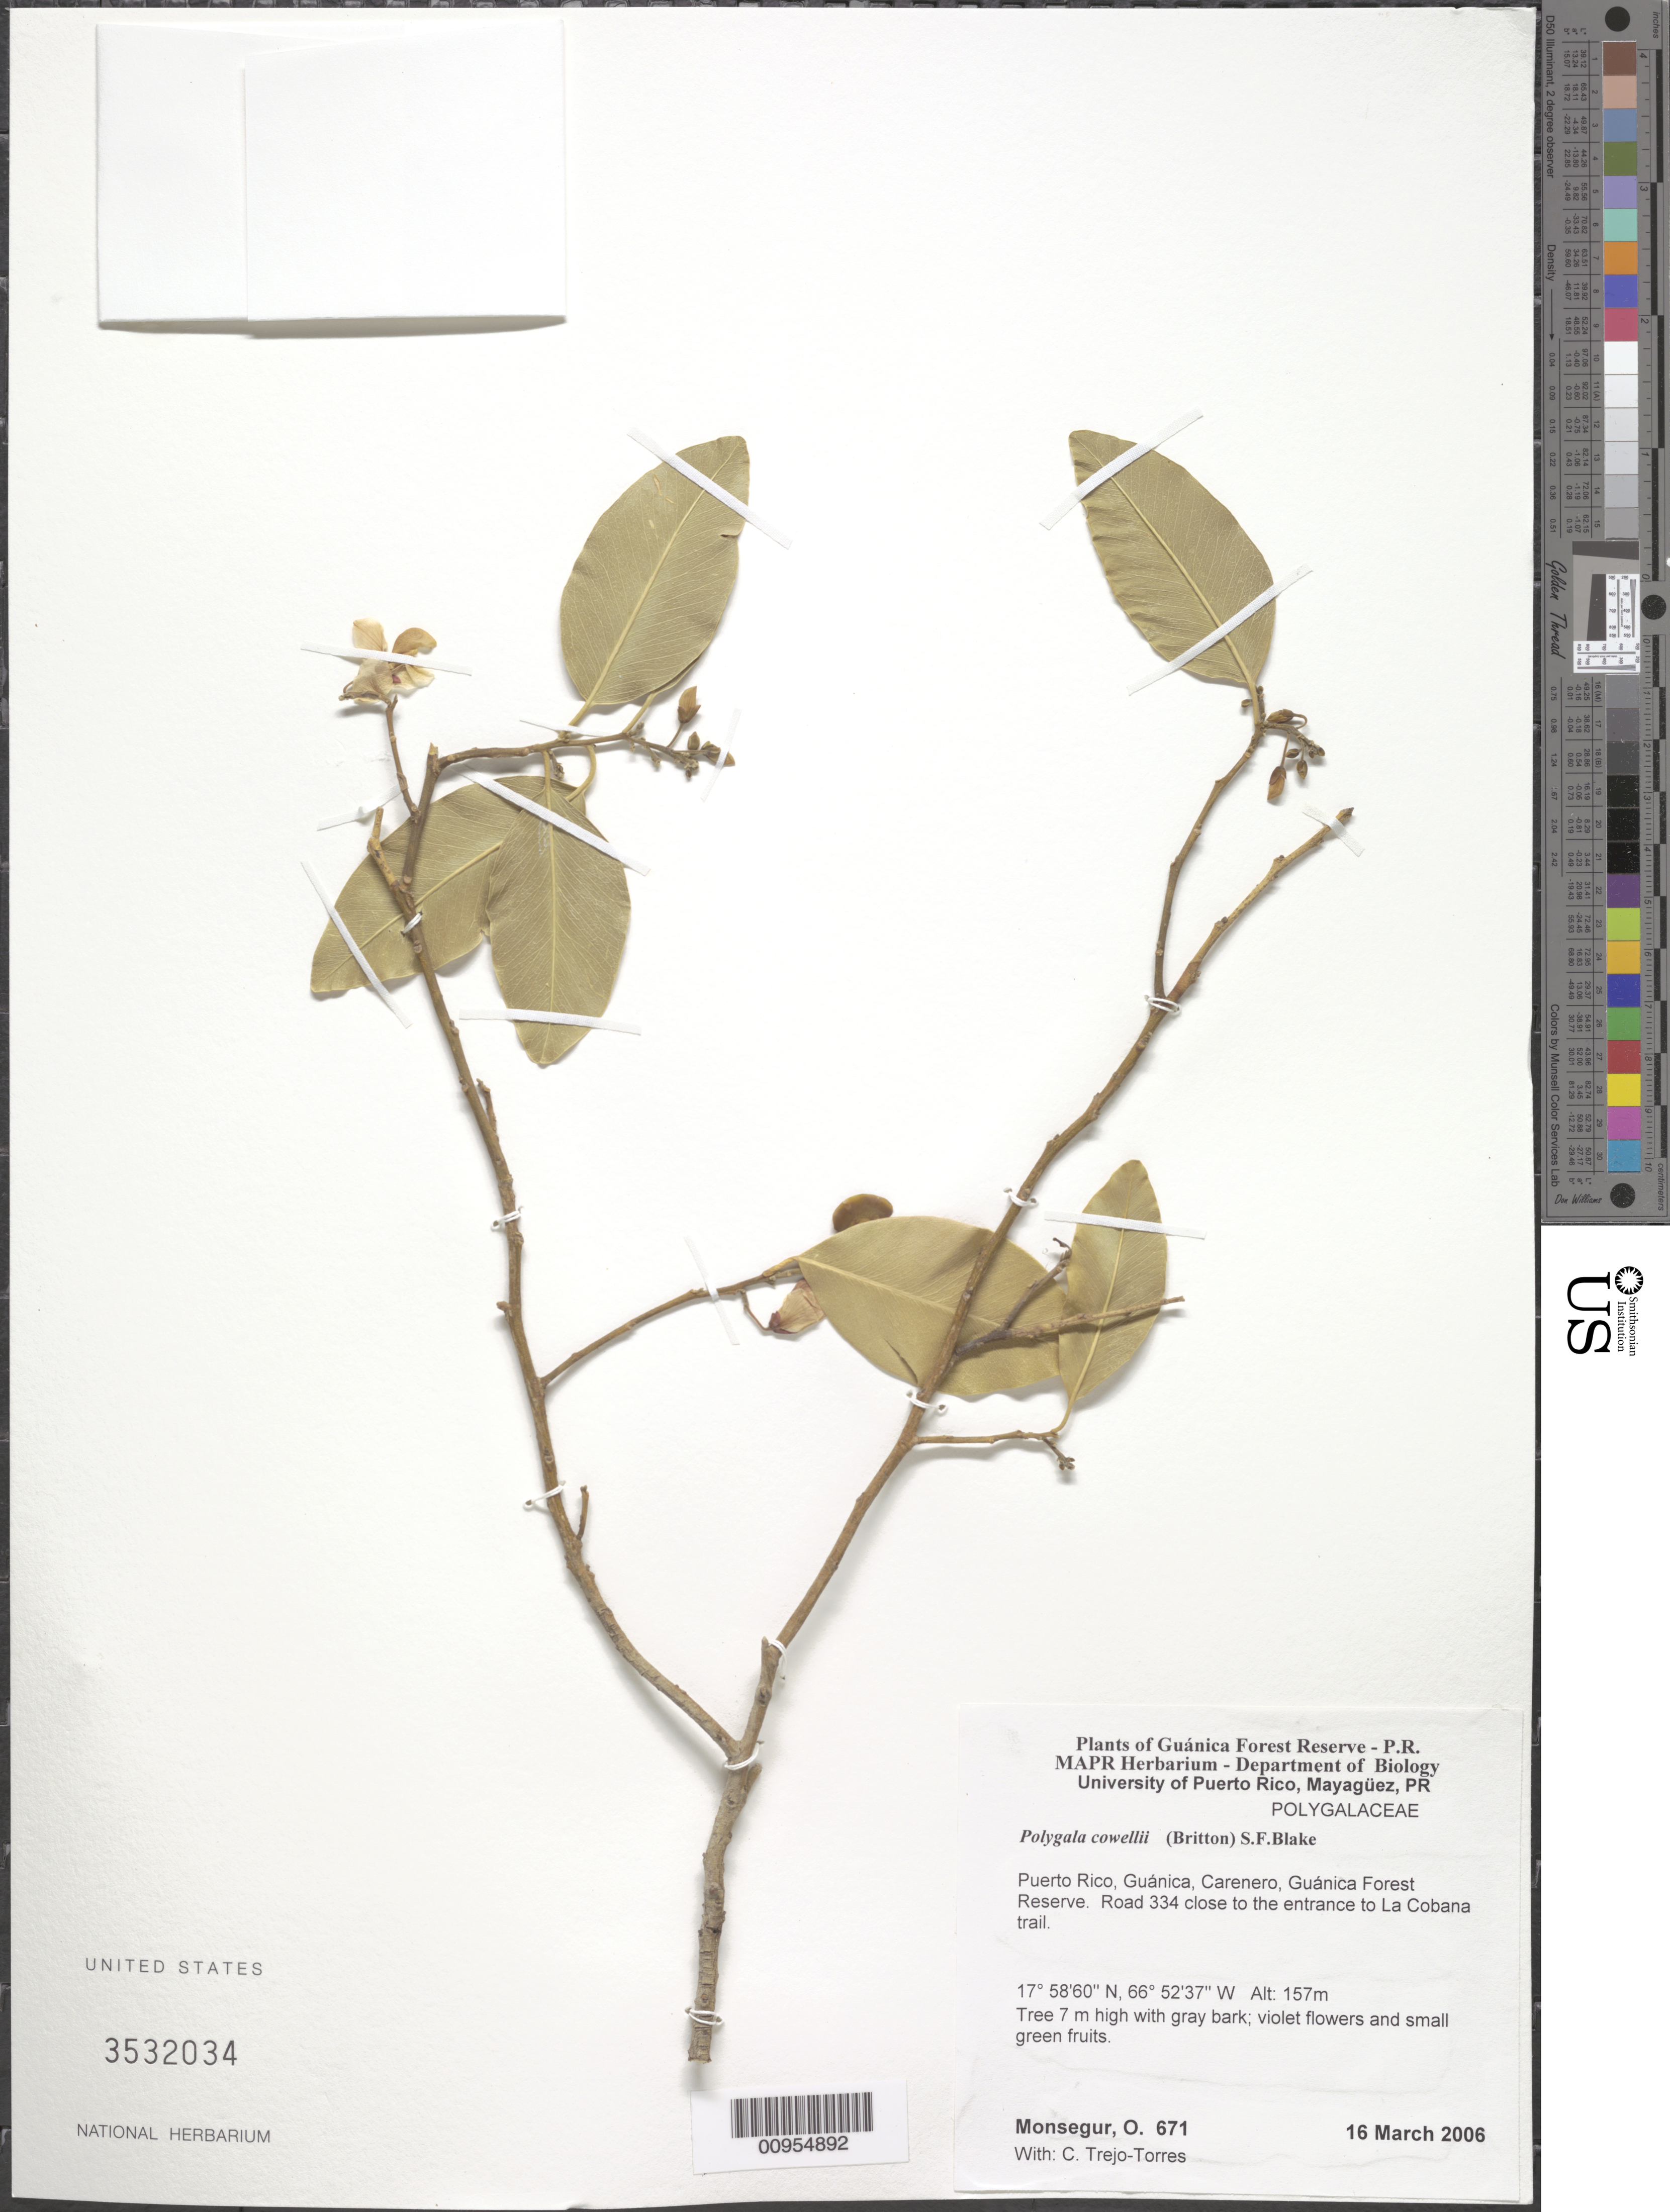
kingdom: Plantae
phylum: Tracheophyta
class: Magnoliopsida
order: Fabales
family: Polygalaceae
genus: Phlebotaenia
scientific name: Phlebotaenia cowellii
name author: Britton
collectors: O. Monsegur & J. C. Trejo-Torres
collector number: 671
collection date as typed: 16 Mar 2006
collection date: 2006-03-16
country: Puerto Rico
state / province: Guánica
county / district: Carenero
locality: Guánica Forest Reserve. Road 334 close to the entrance to La Cobana trail.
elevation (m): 157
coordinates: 17.58598, 66.52372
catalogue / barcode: US 3532034